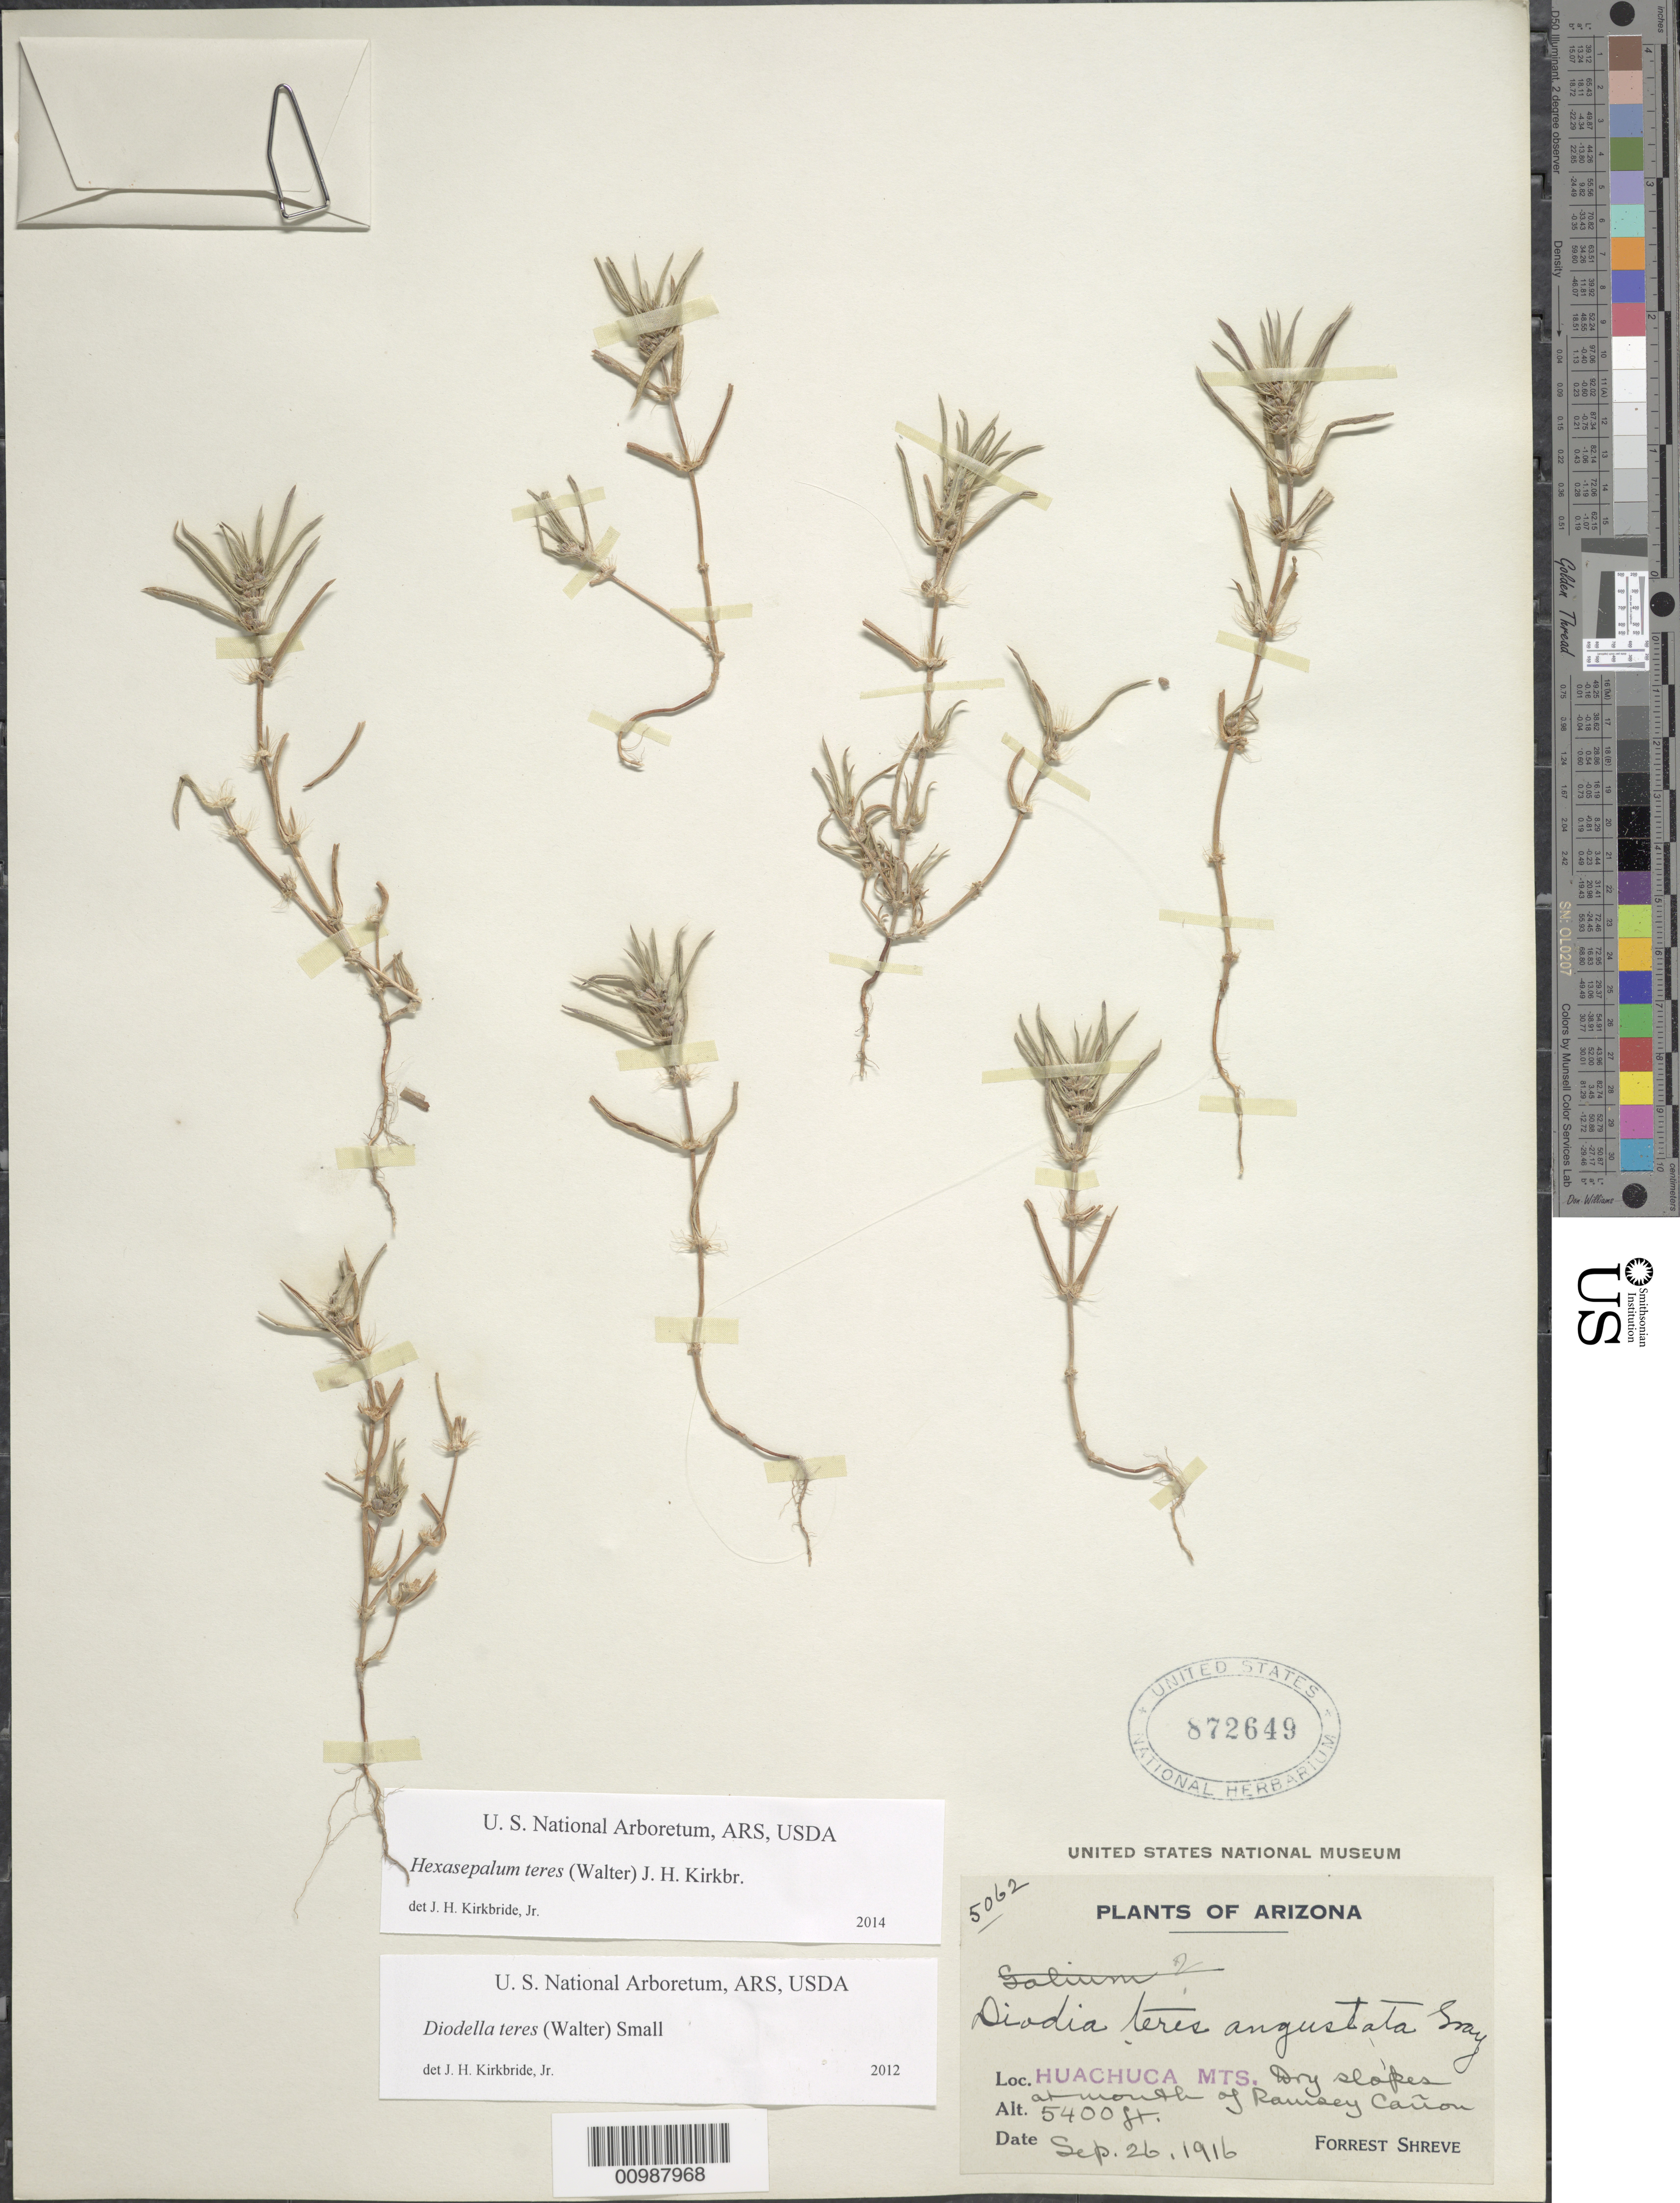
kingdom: Plantae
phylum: Tracheophyta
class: Magnoliopsida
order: Gentianales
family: Rubiaceae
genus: Diodia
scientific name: Diodia teres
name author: Walter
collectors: F. Shreve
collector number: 5062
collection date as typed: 26 Sep 1916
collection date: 1916-09-26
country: United States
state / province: Arizona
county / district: Cochise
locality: Huachuca Mountains; dry slopes at mouth of Ramsey Canyon.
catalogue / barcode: US 872649